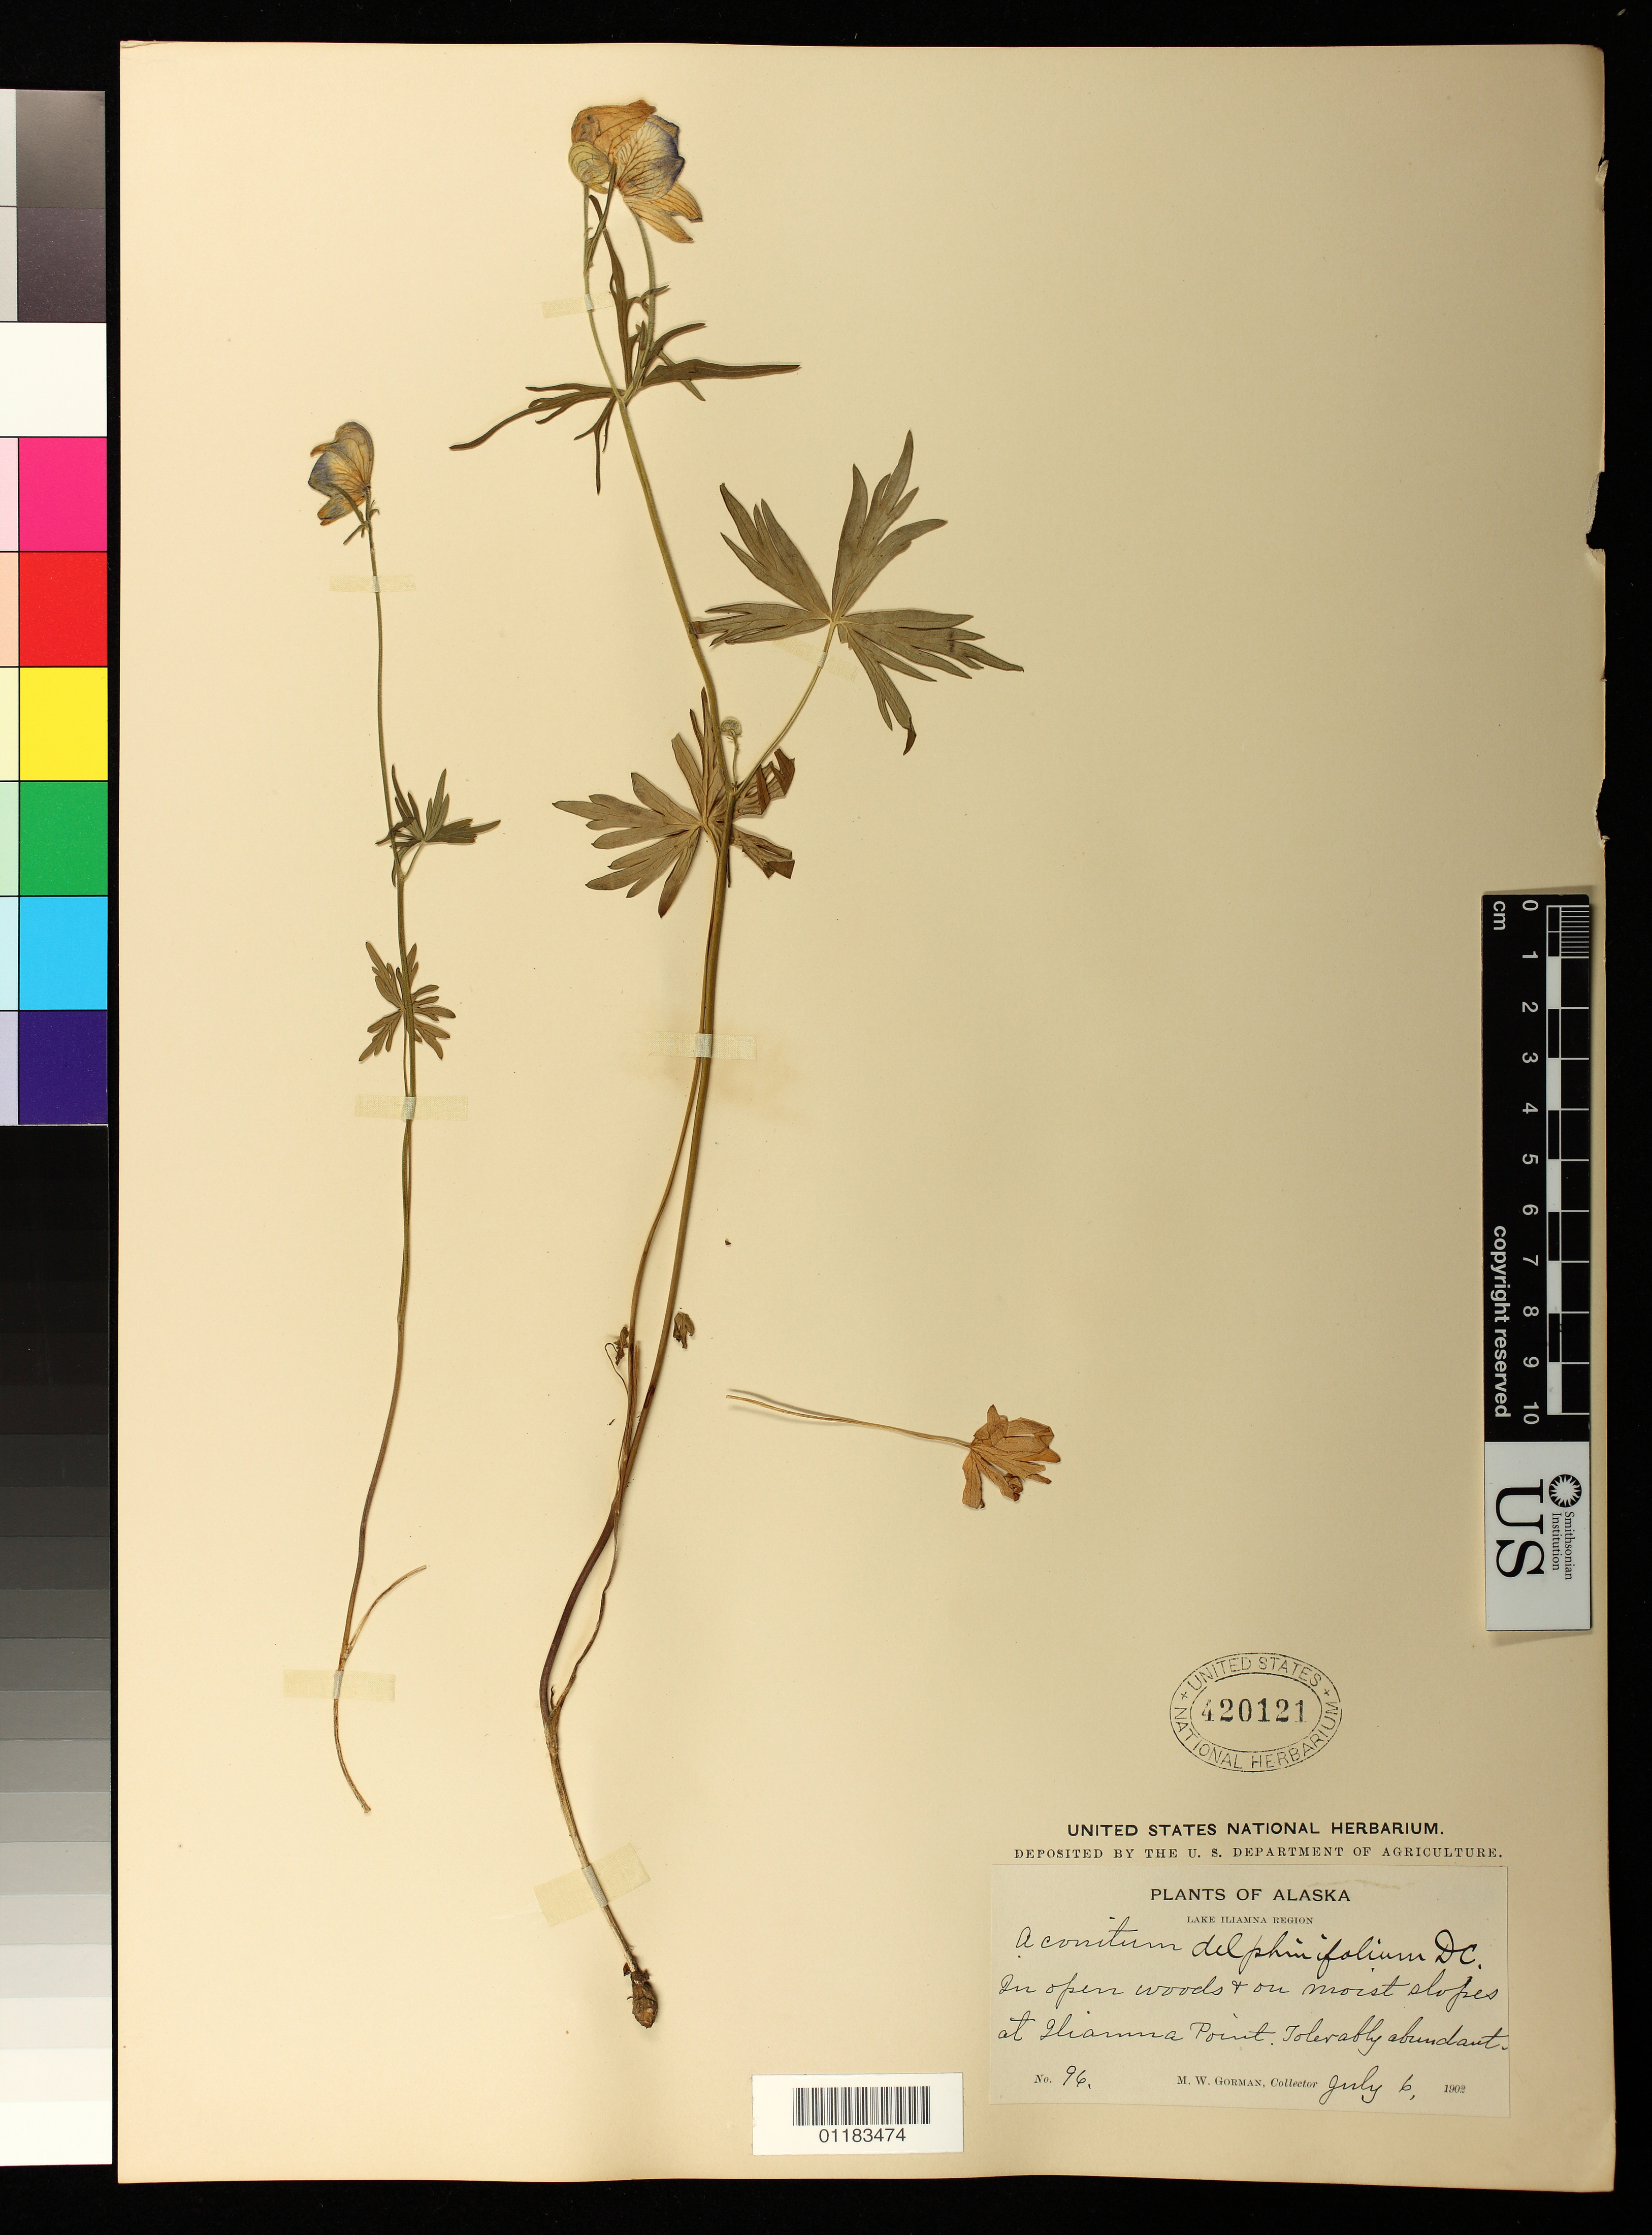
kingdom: Plantae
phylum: Tracheophyta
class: Magnoliopsida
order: Ranunculales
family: Ranunculaceae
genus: Aconitum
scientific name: Aconitum delphinifolium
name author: DC.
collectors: M. W. Gorman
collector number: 96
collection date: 1902-07-06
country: United States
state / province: Alaska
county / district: Lake and Peninsula Borough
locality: Lake Iliamna Region. In open woods + on moist slopes at Iliamna Point. Tolerably abundant.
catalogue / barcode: US 420121